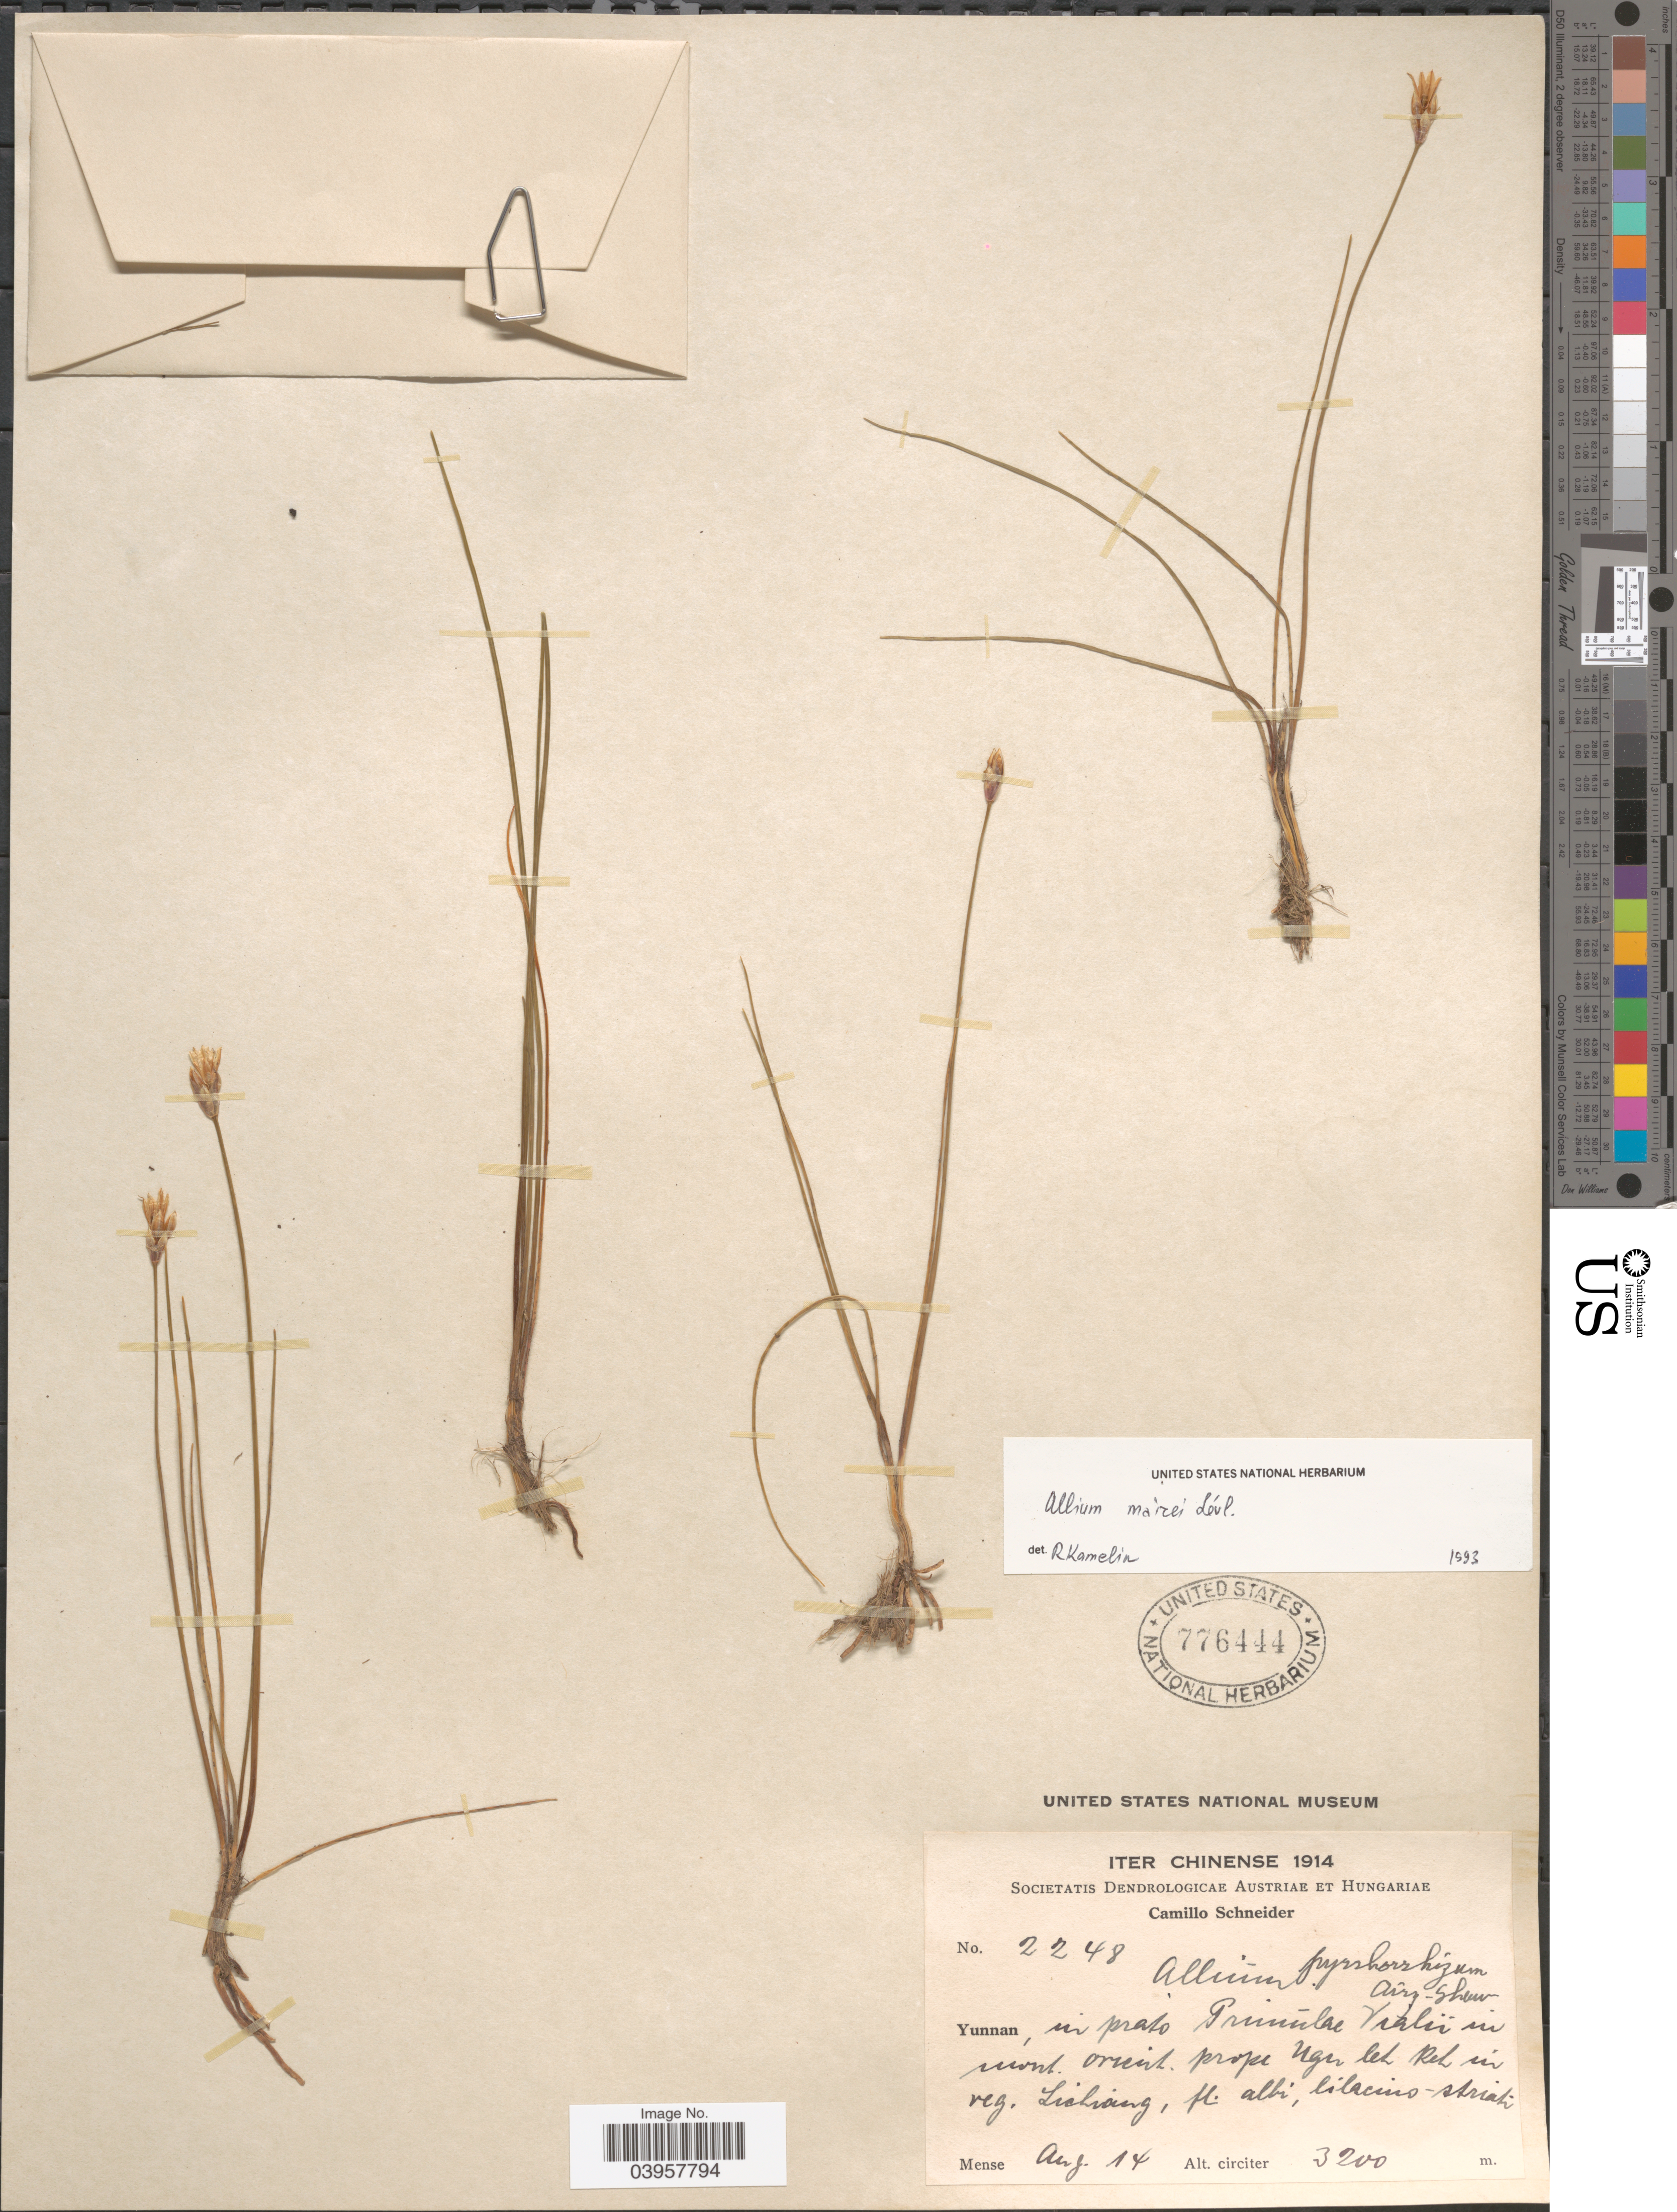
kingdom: Plantae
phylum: Tracheophyta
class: Liliopsida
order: Asparagales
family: Amaryllidaceae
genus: Allium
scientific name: Allium mairei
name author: H. Lév.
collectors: C. K. Schneider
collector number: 2248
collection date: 1914-08-14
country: China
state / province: Yunnan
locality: In prato Primulae Vialü in mont. orient. prope Ugu leh Reh in veg. Lichiang.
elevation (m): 3200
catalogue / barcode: US 776444